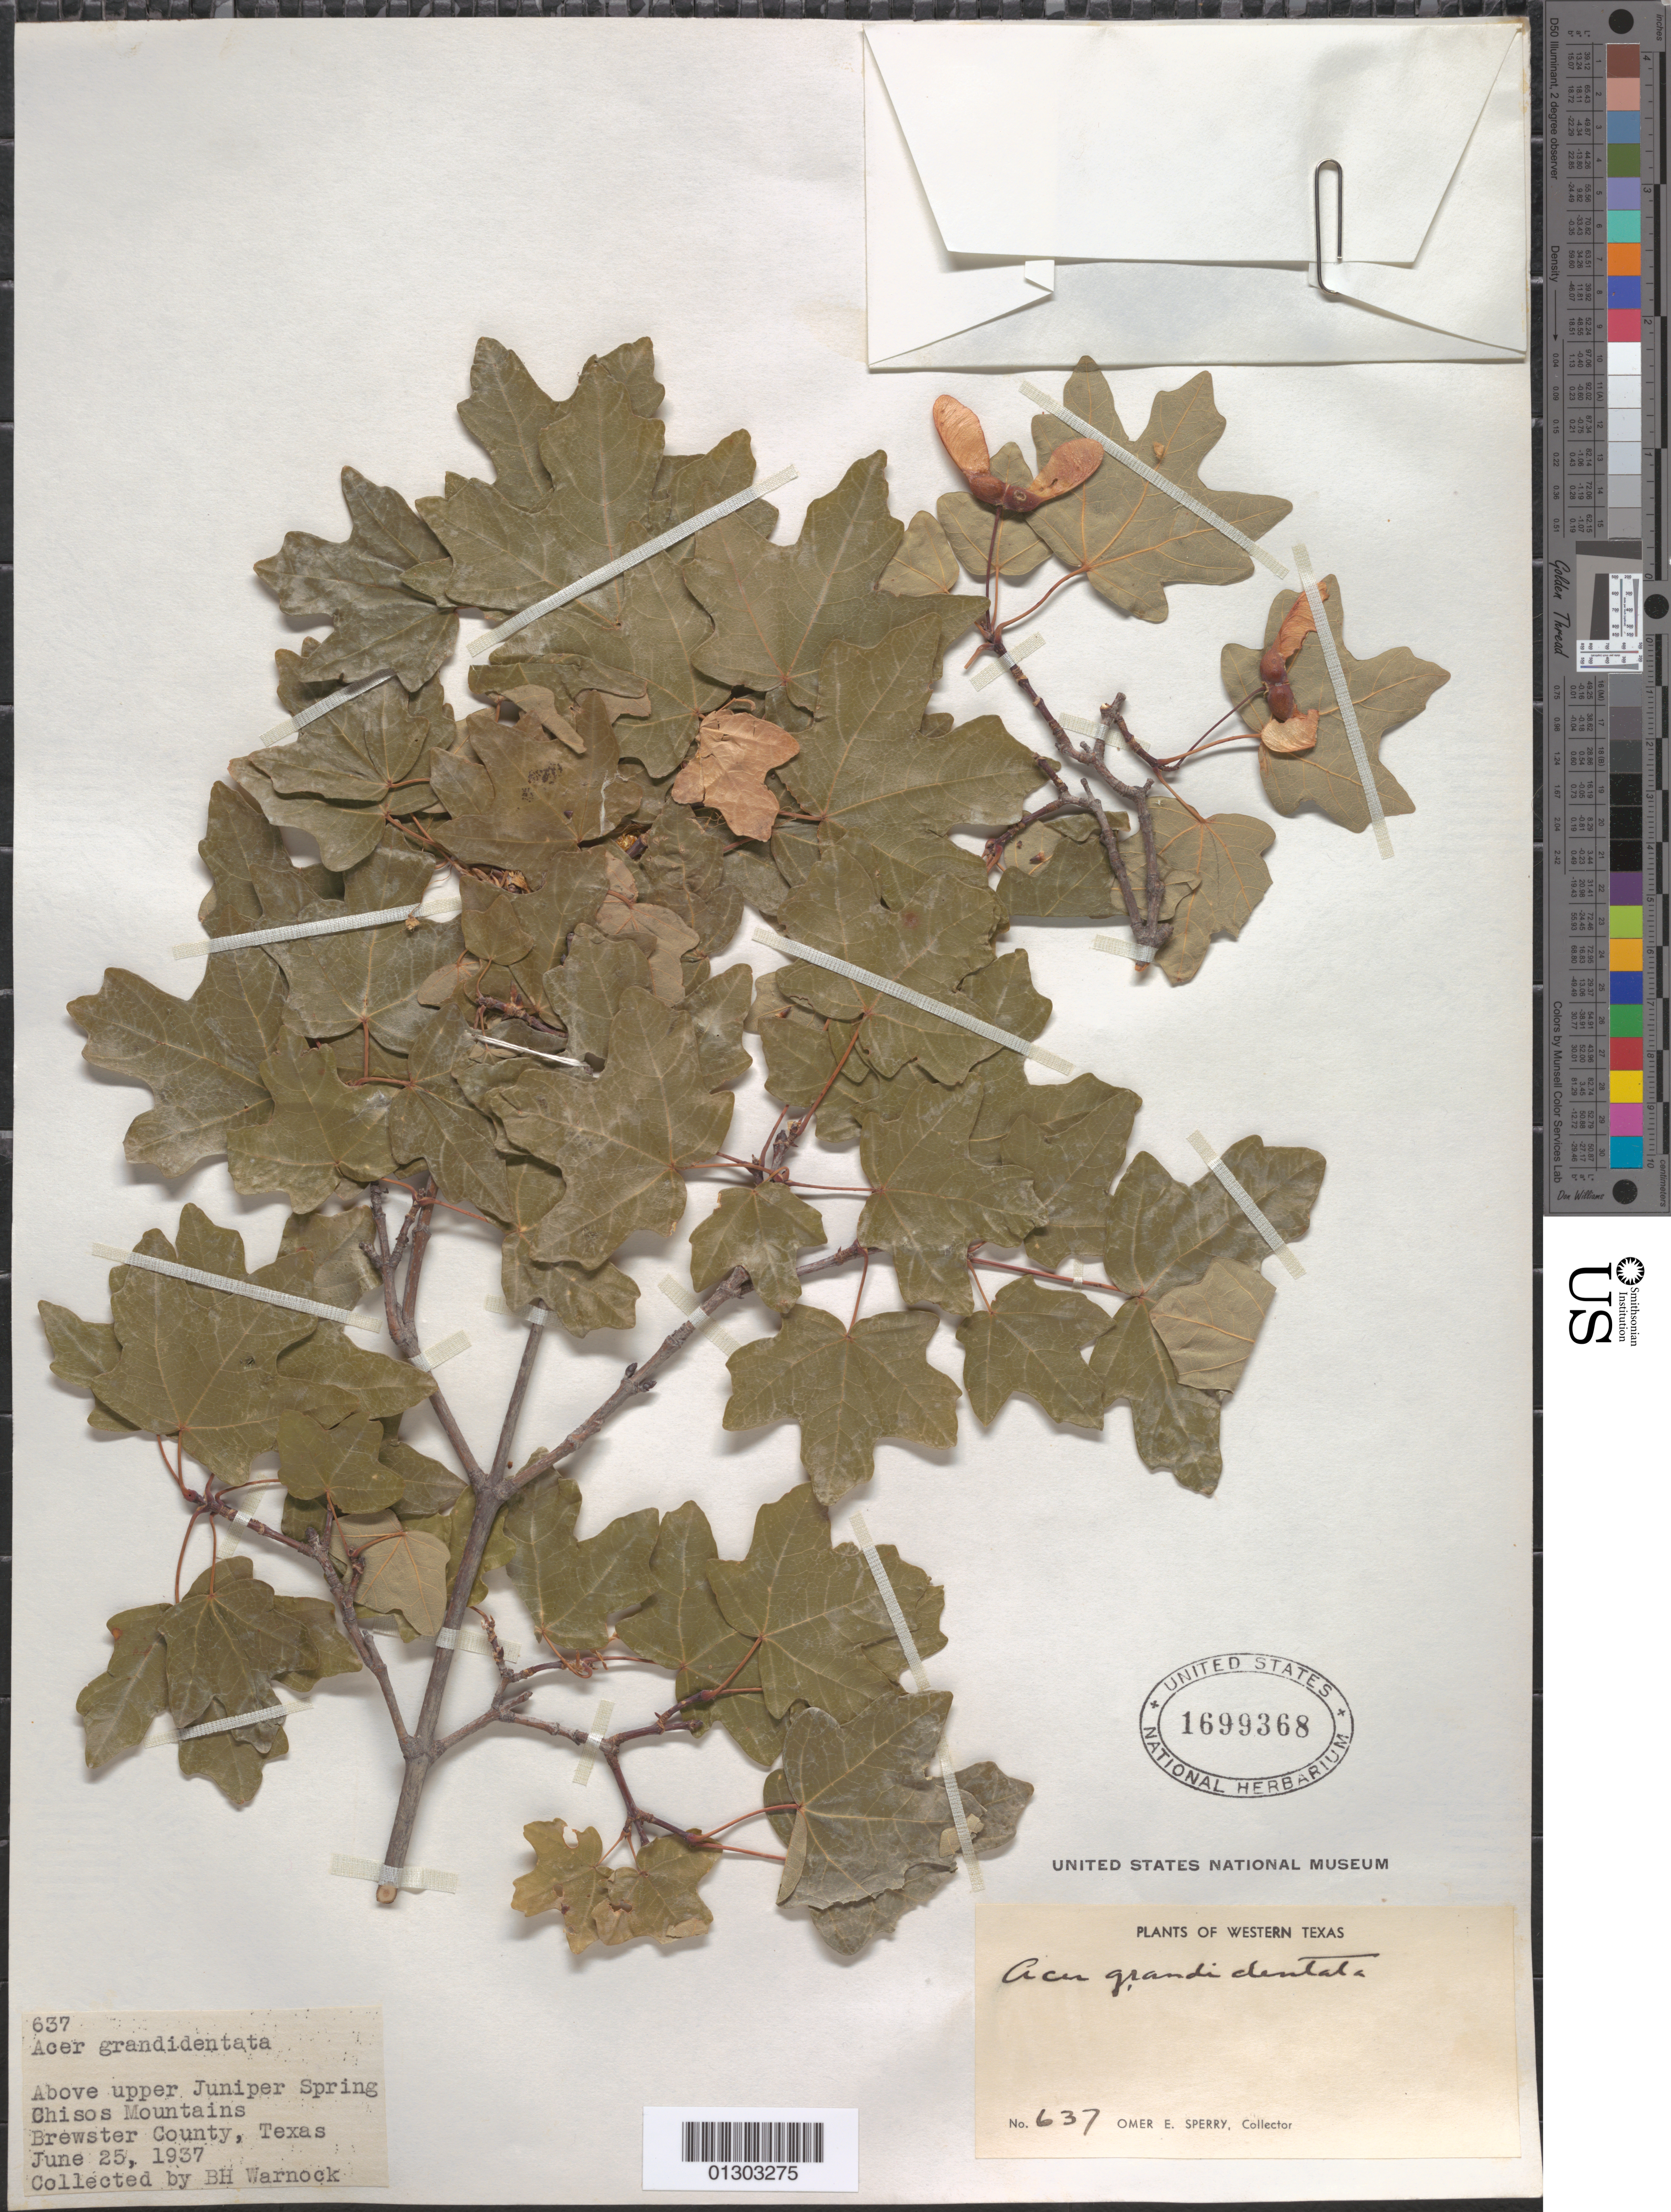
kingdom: Plantae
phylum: Tracheophyta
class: Magnoliopsida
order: Sapindales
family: Sapindaceae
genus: Acer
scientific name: Acer grandidentatum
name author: Nutt.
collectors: B. H. Warnock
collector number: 637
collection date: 1937-06-25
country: United States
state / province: Texas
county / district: Brewster County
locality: Brewster County, above Juniper Spring, Chisos Mountains.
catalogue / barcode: US 1699368